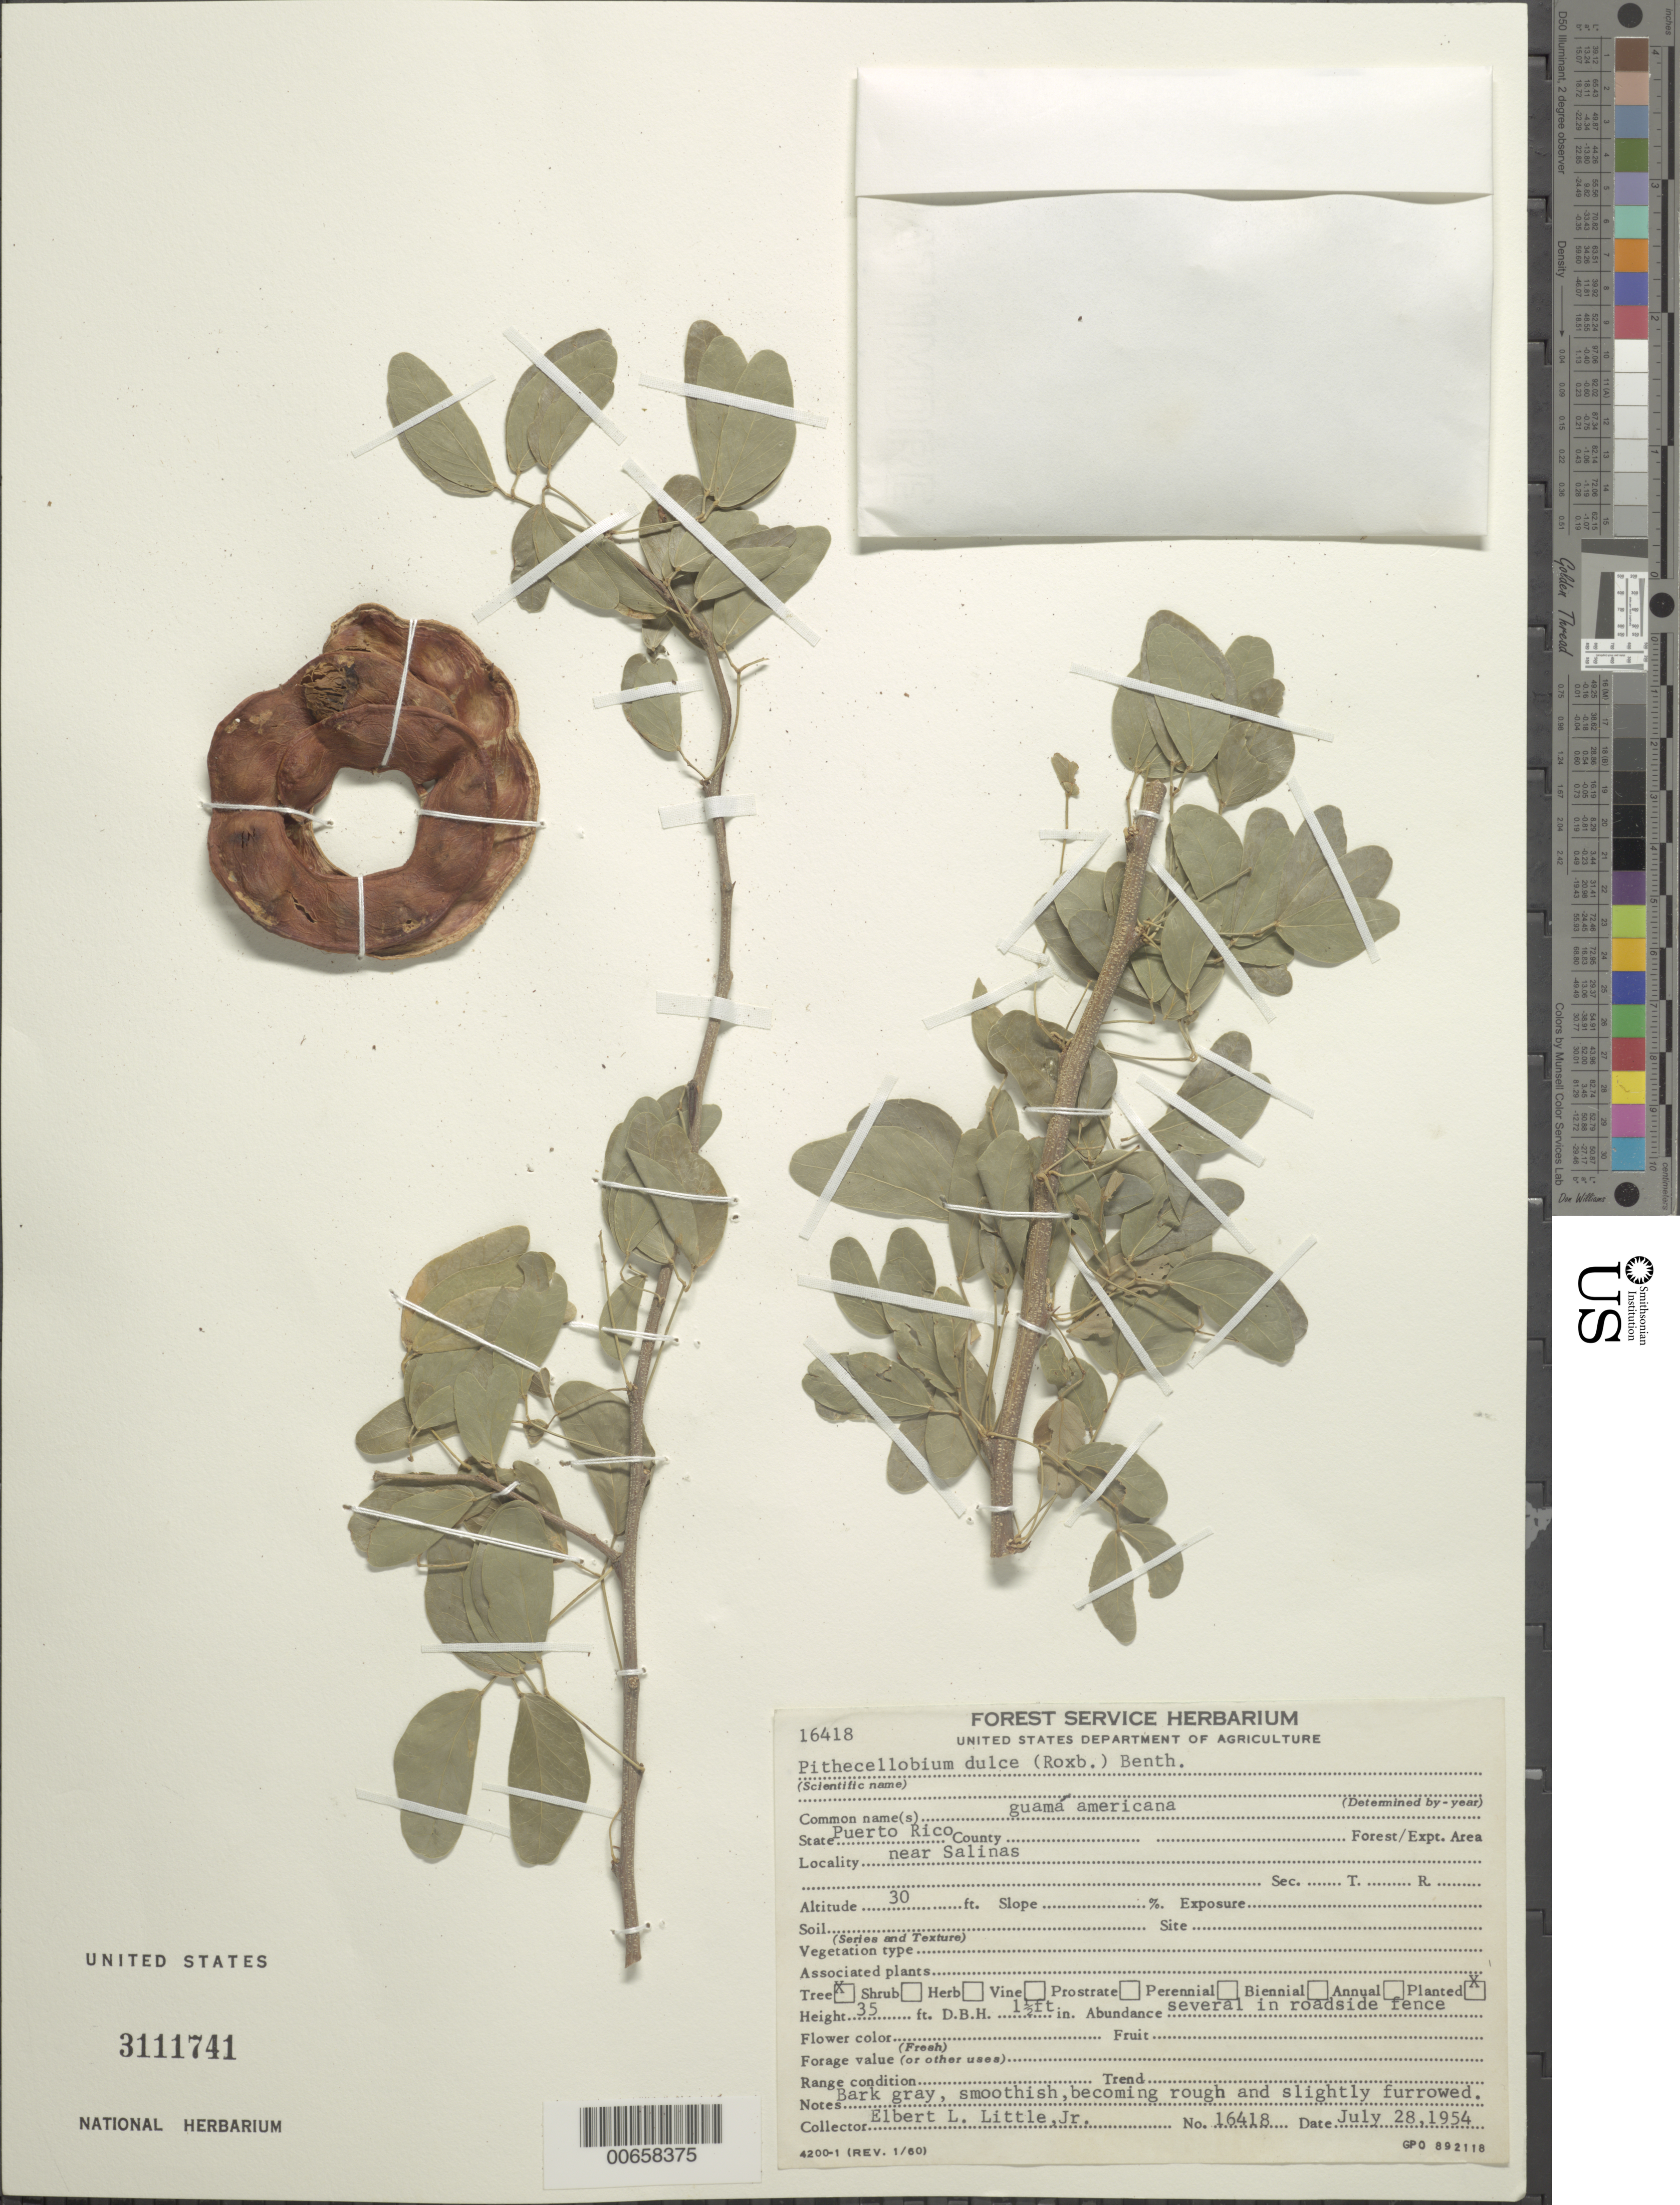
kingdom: Plantae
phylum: Tracheophyta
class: Magnoliopsida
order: Fabales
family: Fabaceae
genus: Pithecellobium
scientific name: Pithecellobium dulce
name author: (Roxb.) Benth.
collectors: E. L. Little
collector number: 16418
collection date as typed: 28 Jul 1954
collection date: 1954-07-28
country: Puerto Rico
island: Greater Antilles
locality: Salinas, near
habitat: In roadside fence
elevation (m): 9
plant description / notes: Common name: Guama americana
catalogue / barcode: US 3111741